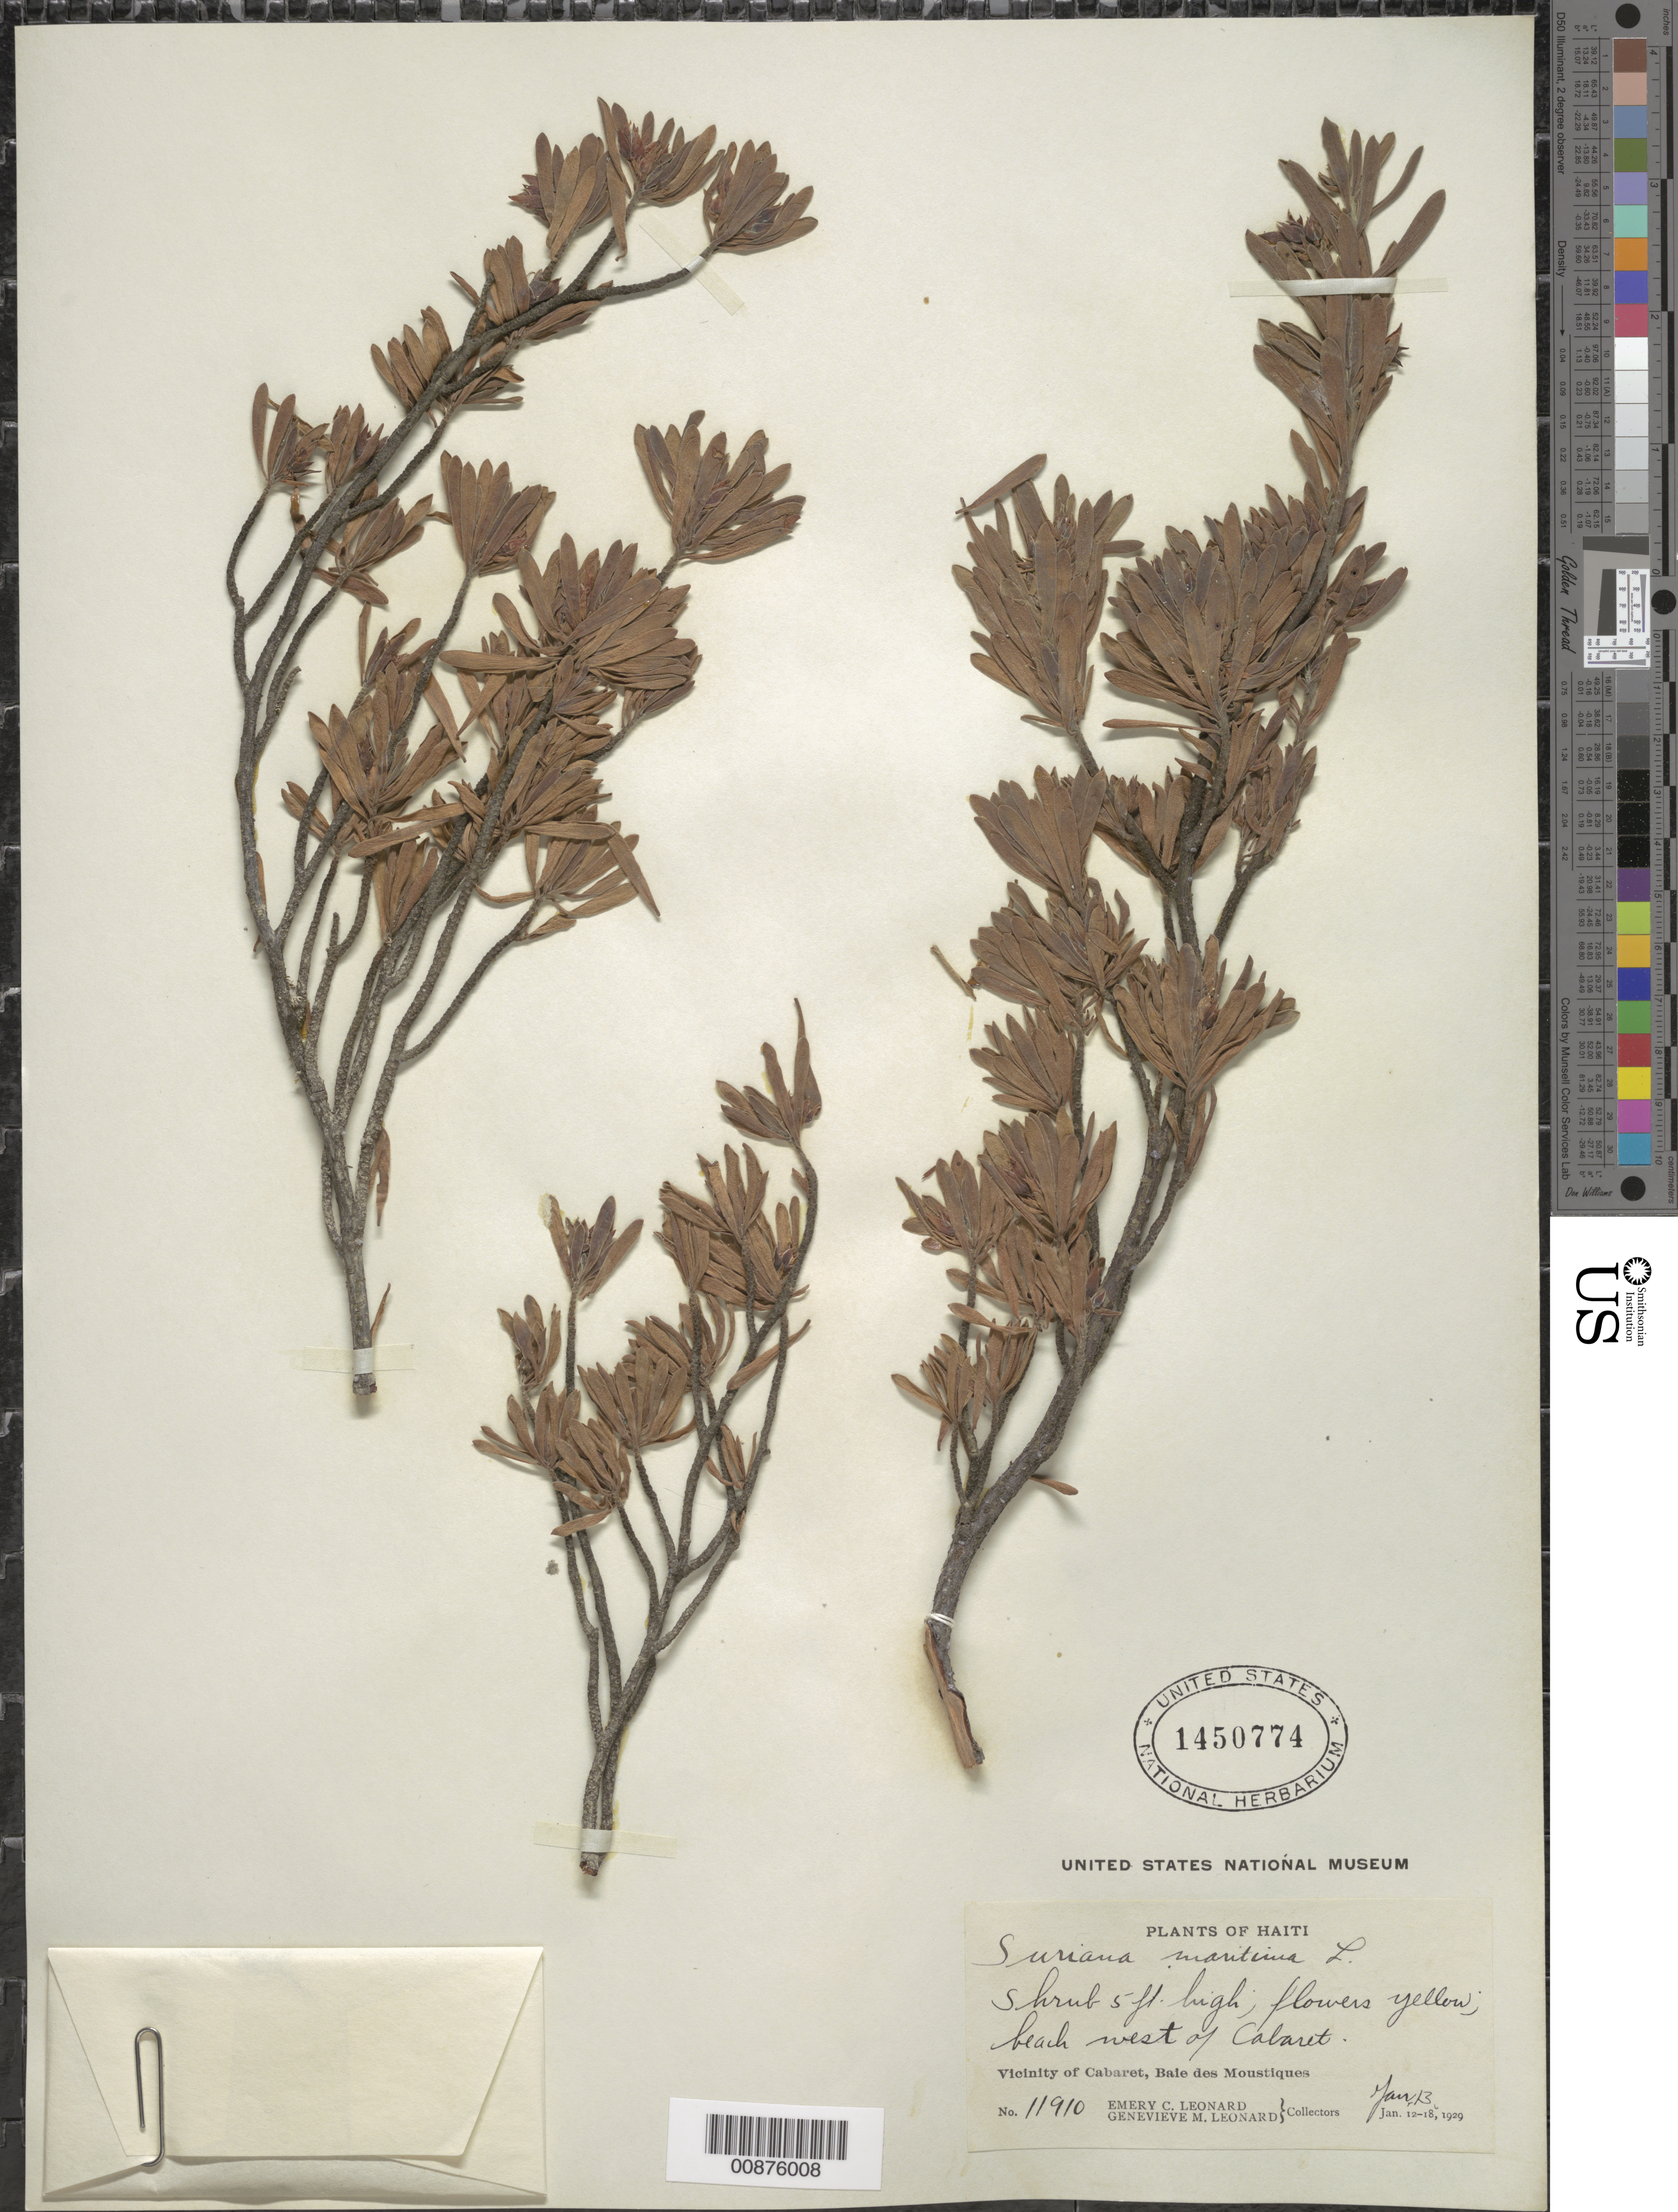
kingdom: Plantae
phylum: Tracheophyta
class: Magnoliopsida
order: Fabales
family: Surianaceae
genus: Suriana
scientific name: Suriana maritima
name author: L.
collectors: E. C. Leonard & G. M. Leonard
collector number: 11910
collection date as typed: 13 Jan 1929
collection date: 1929-01-13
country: Haiti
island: Hispaniola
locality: Vicinity of Cabaret, Baie des Moustiques, W of city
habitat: Beach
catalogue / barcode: US 1450774